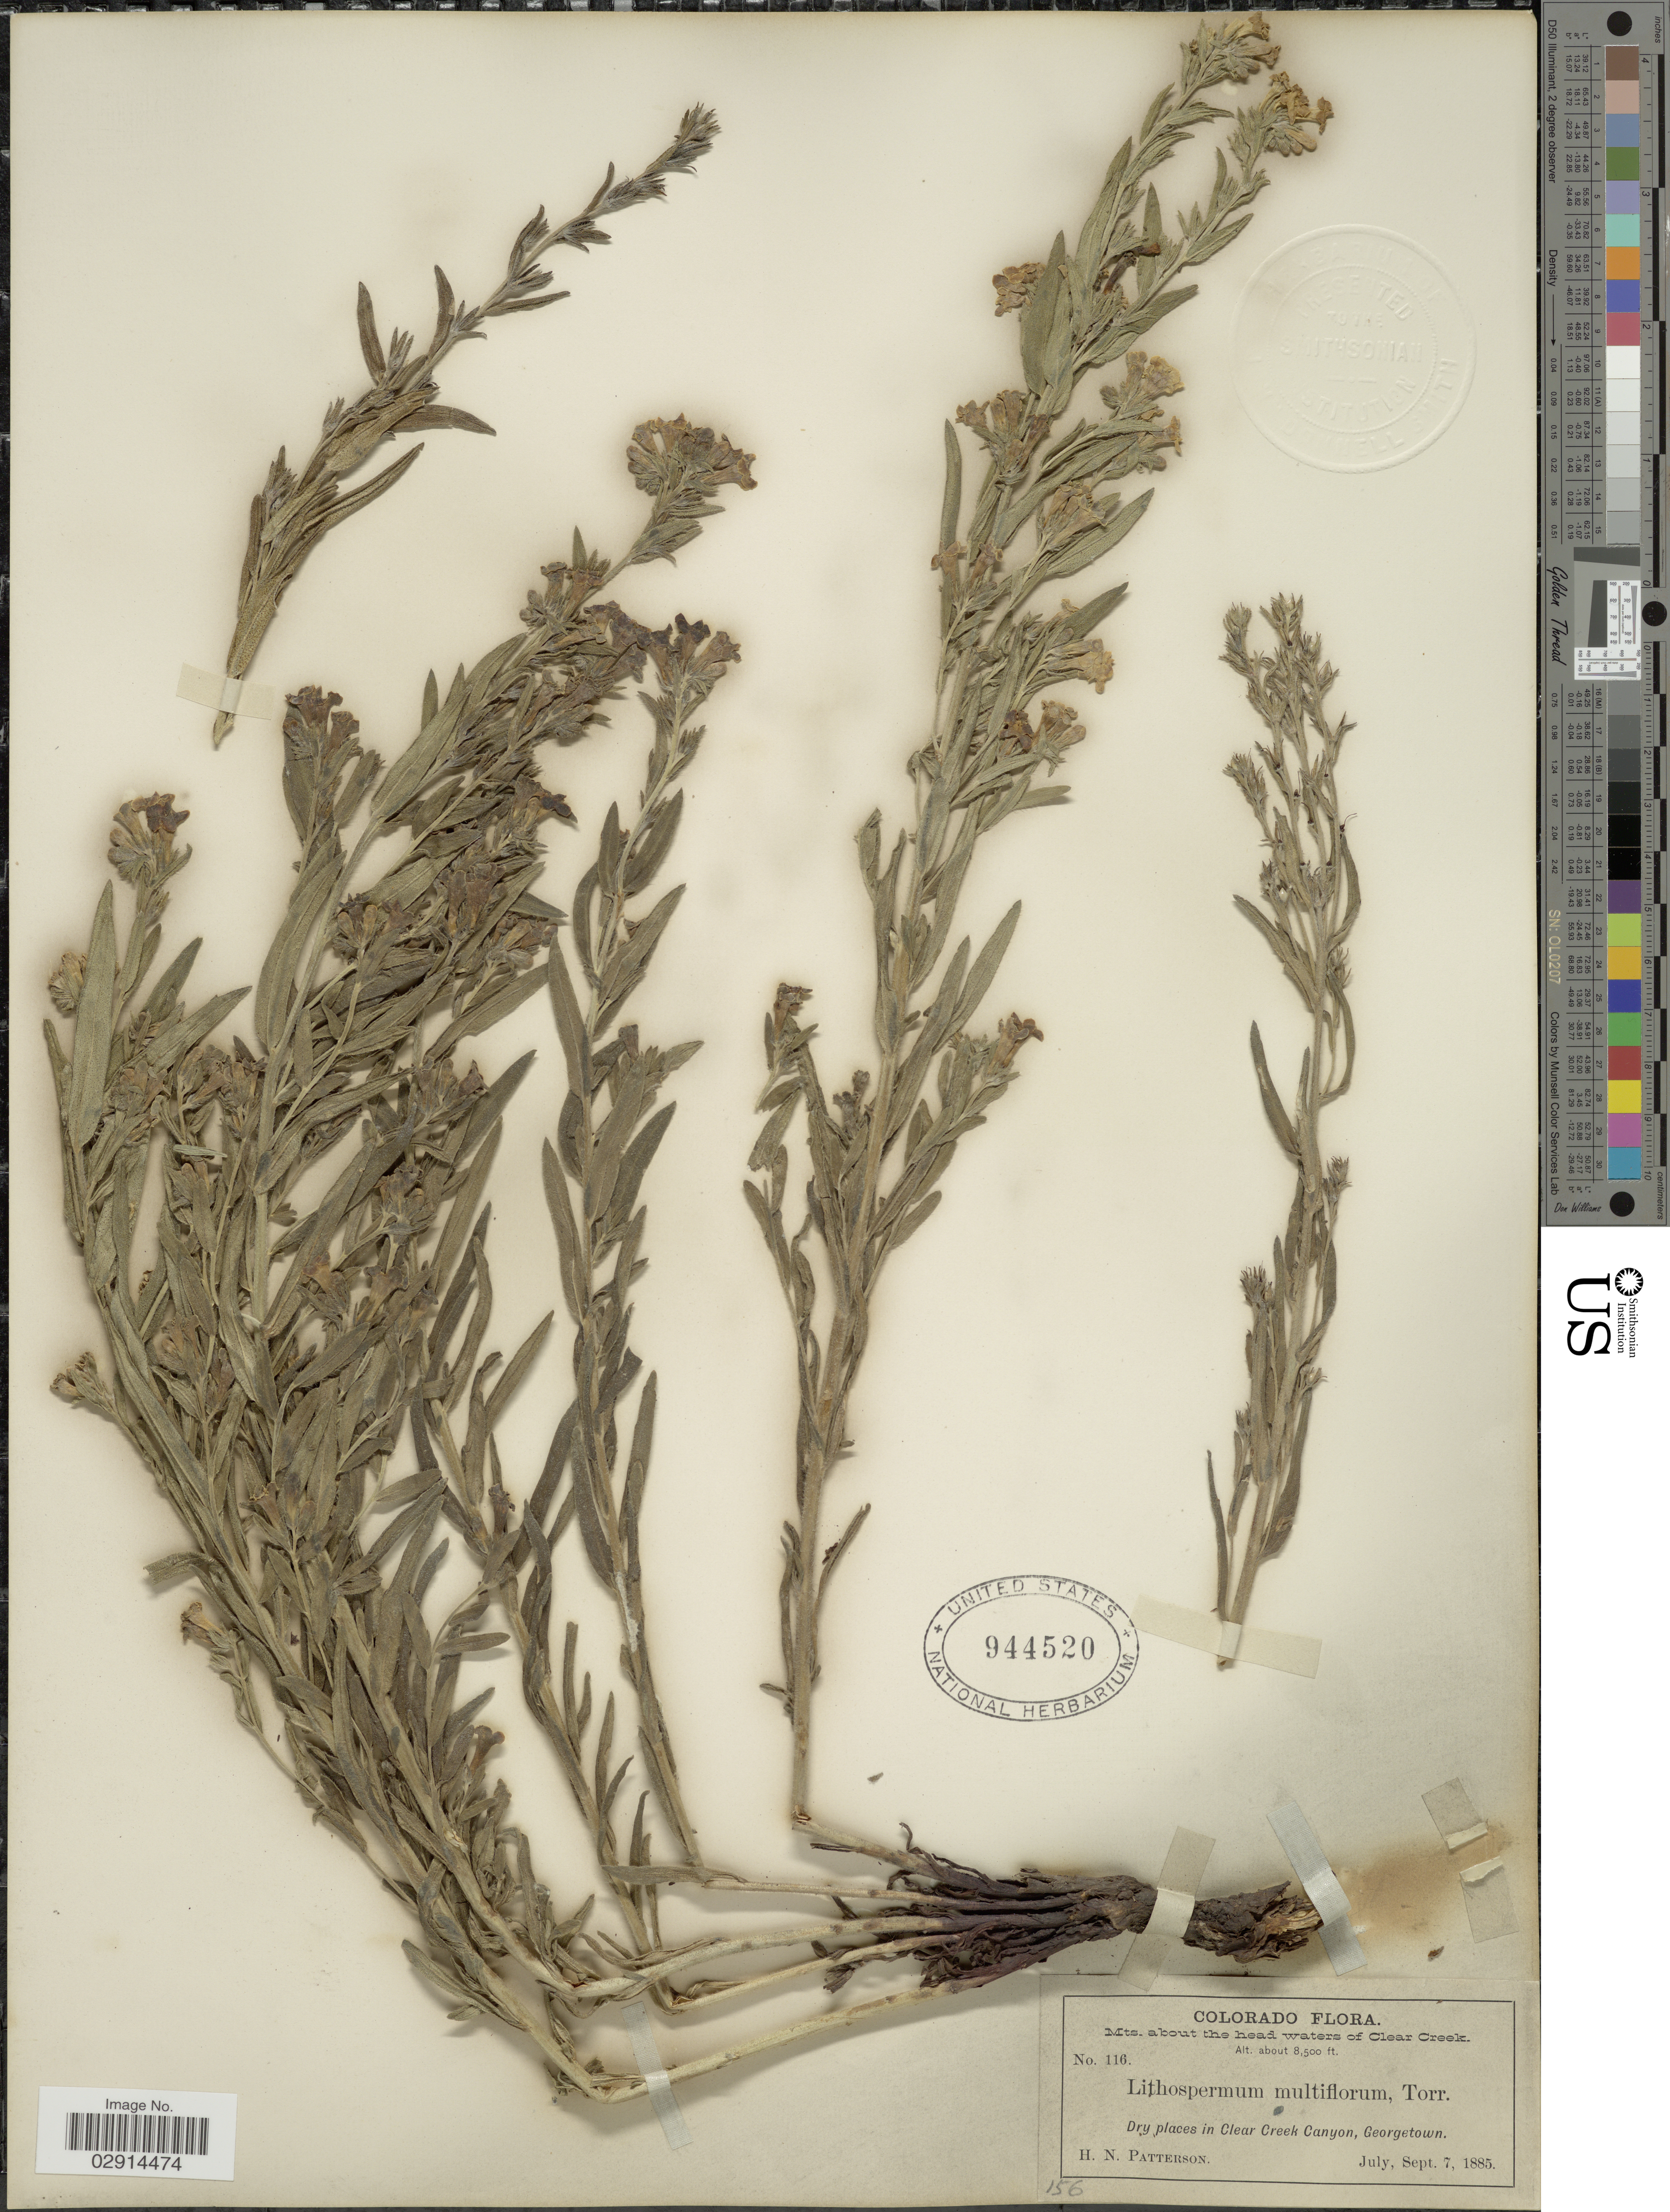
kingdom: Plantae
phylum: Tracheophyta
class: Magnoliopsida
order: Boraginales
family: Boraginaceae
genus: Lithospermum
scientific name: Lithospermum multiflorum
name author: Torr. ex A. Gray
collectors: H. N. Patterson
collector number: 116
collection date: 1885-07-07/1885-09-07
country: United States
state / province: Colorado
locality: Dry places in Clear Creek Canyon, Georgetown.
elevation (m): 2591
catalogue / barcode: US 944520